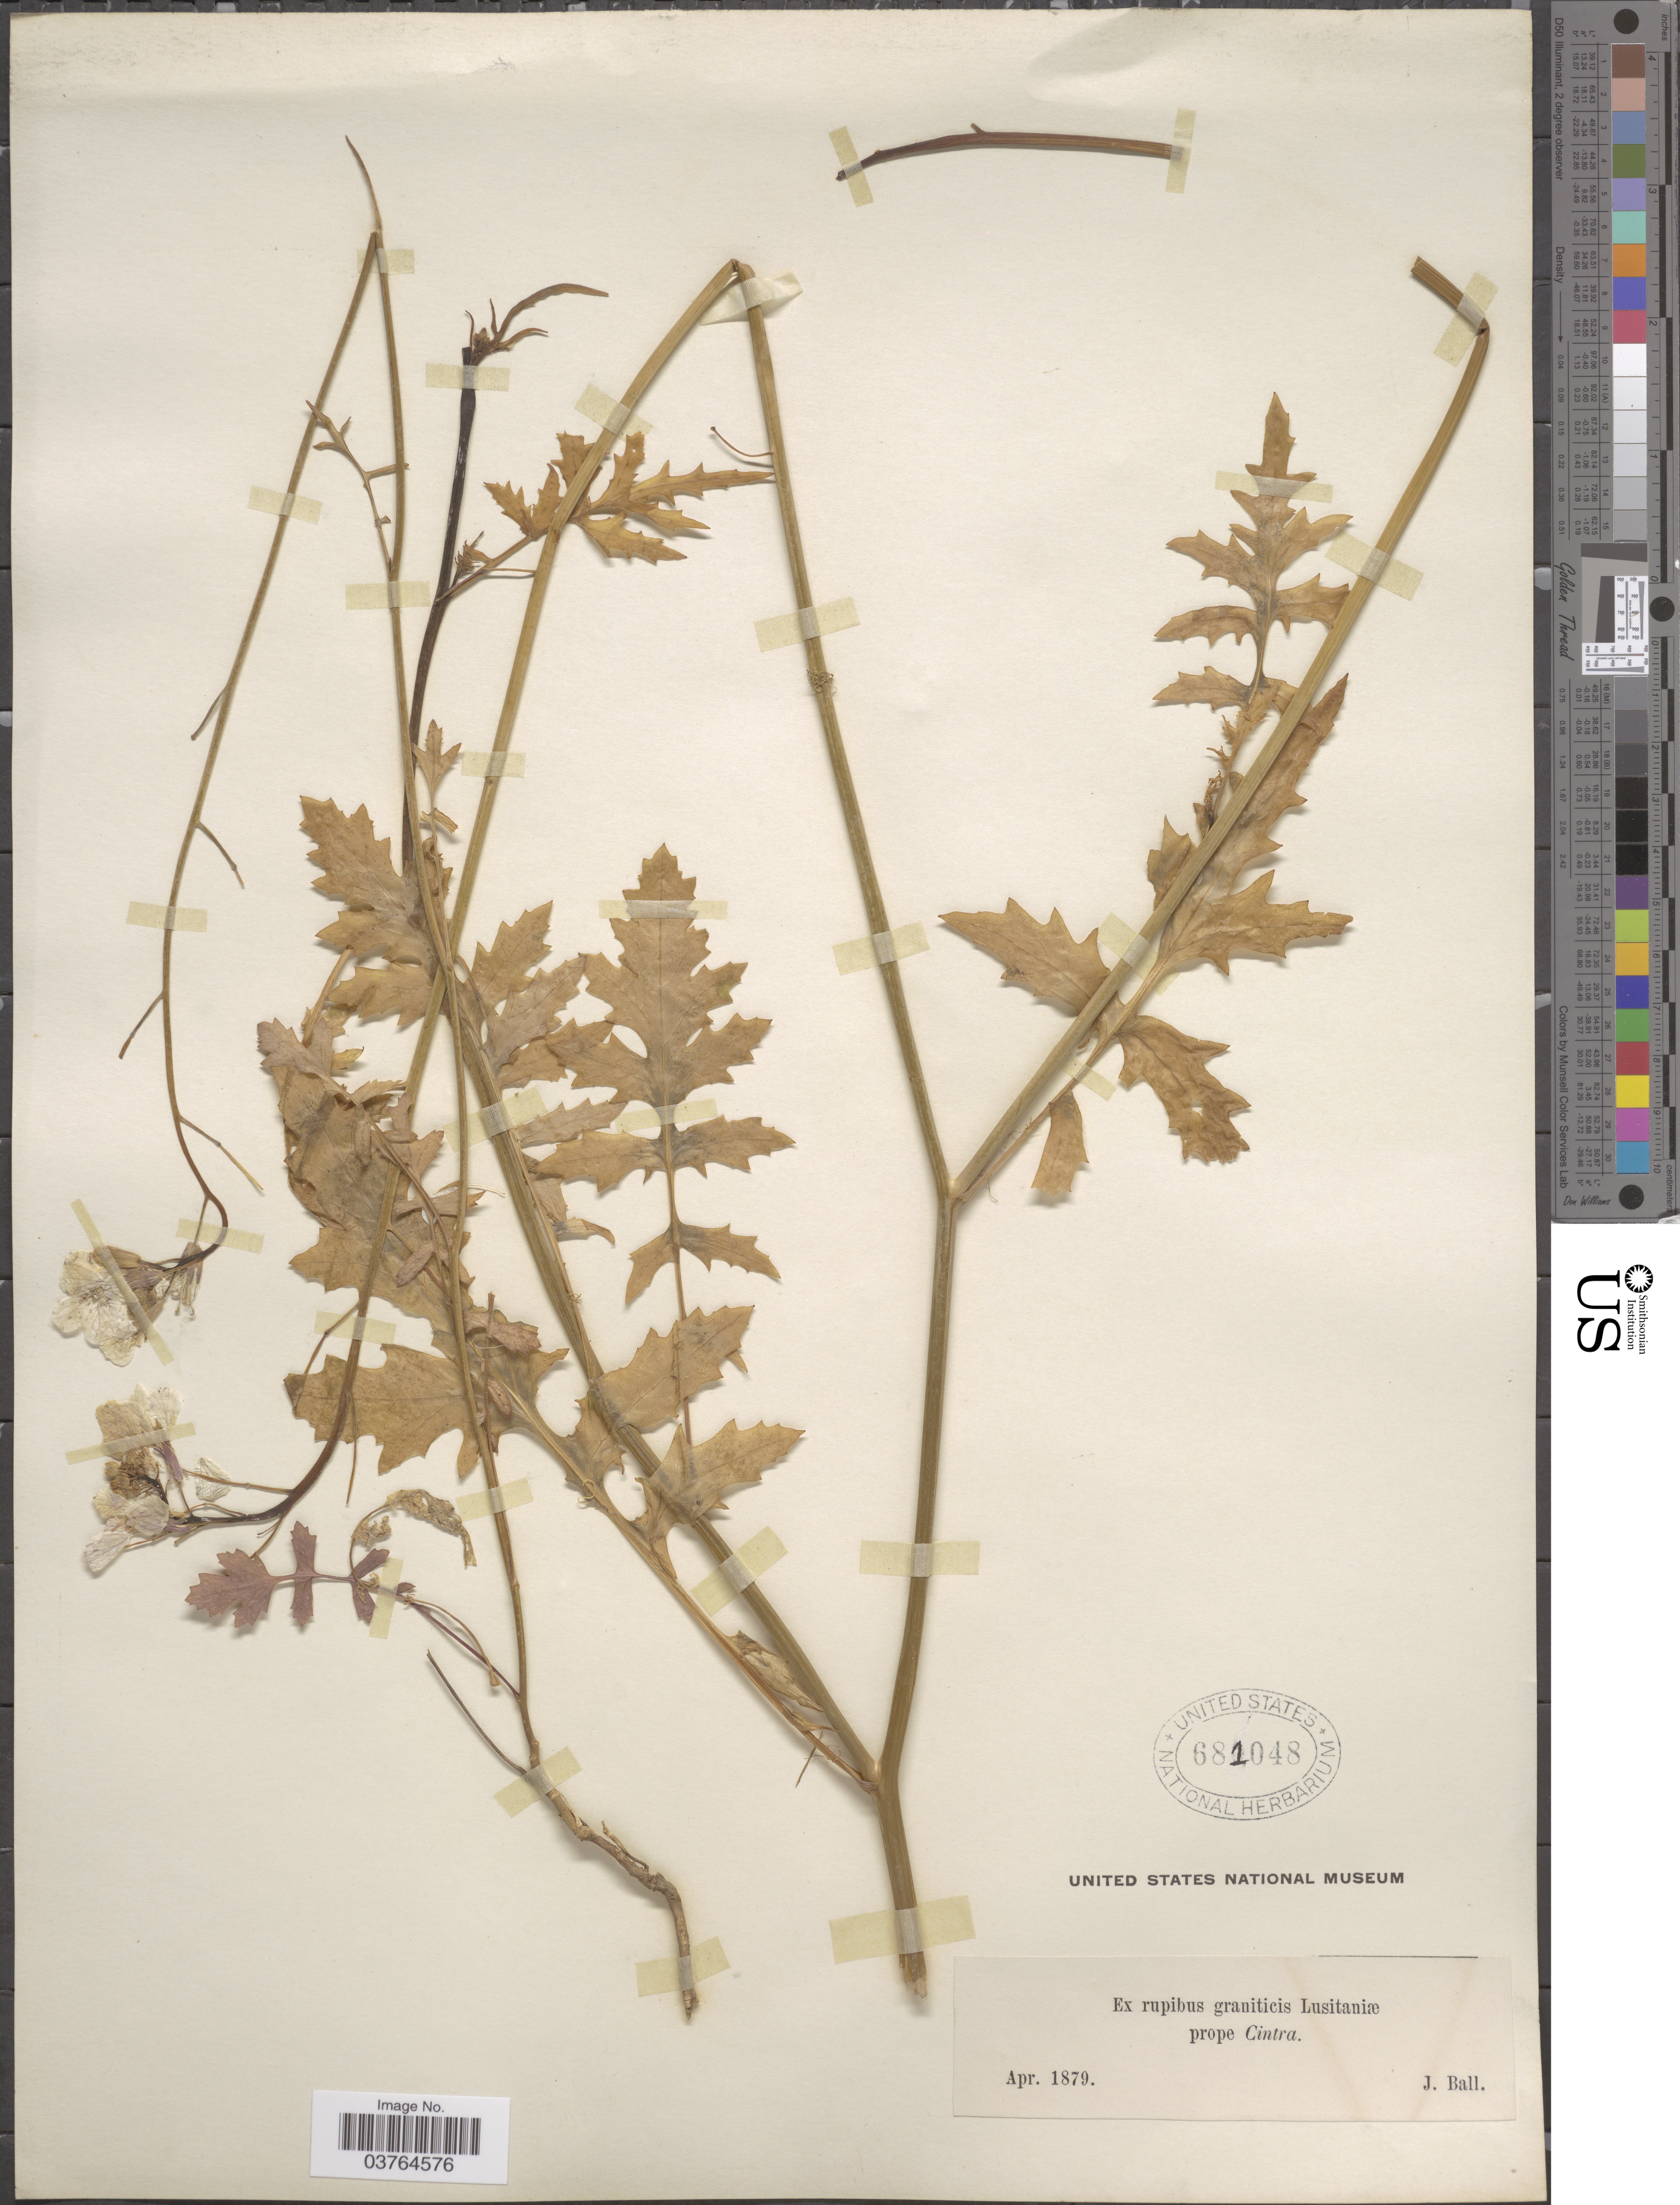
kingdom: Plantae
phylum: Tracheophyta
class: Magnoliopsida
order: Brassicales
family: Brassicaceae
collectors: J. Ball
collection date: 1879-04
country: Portugal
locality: Ex rupibus graniticis Lusitaniæ prope Cintra.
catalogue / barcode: US 681048